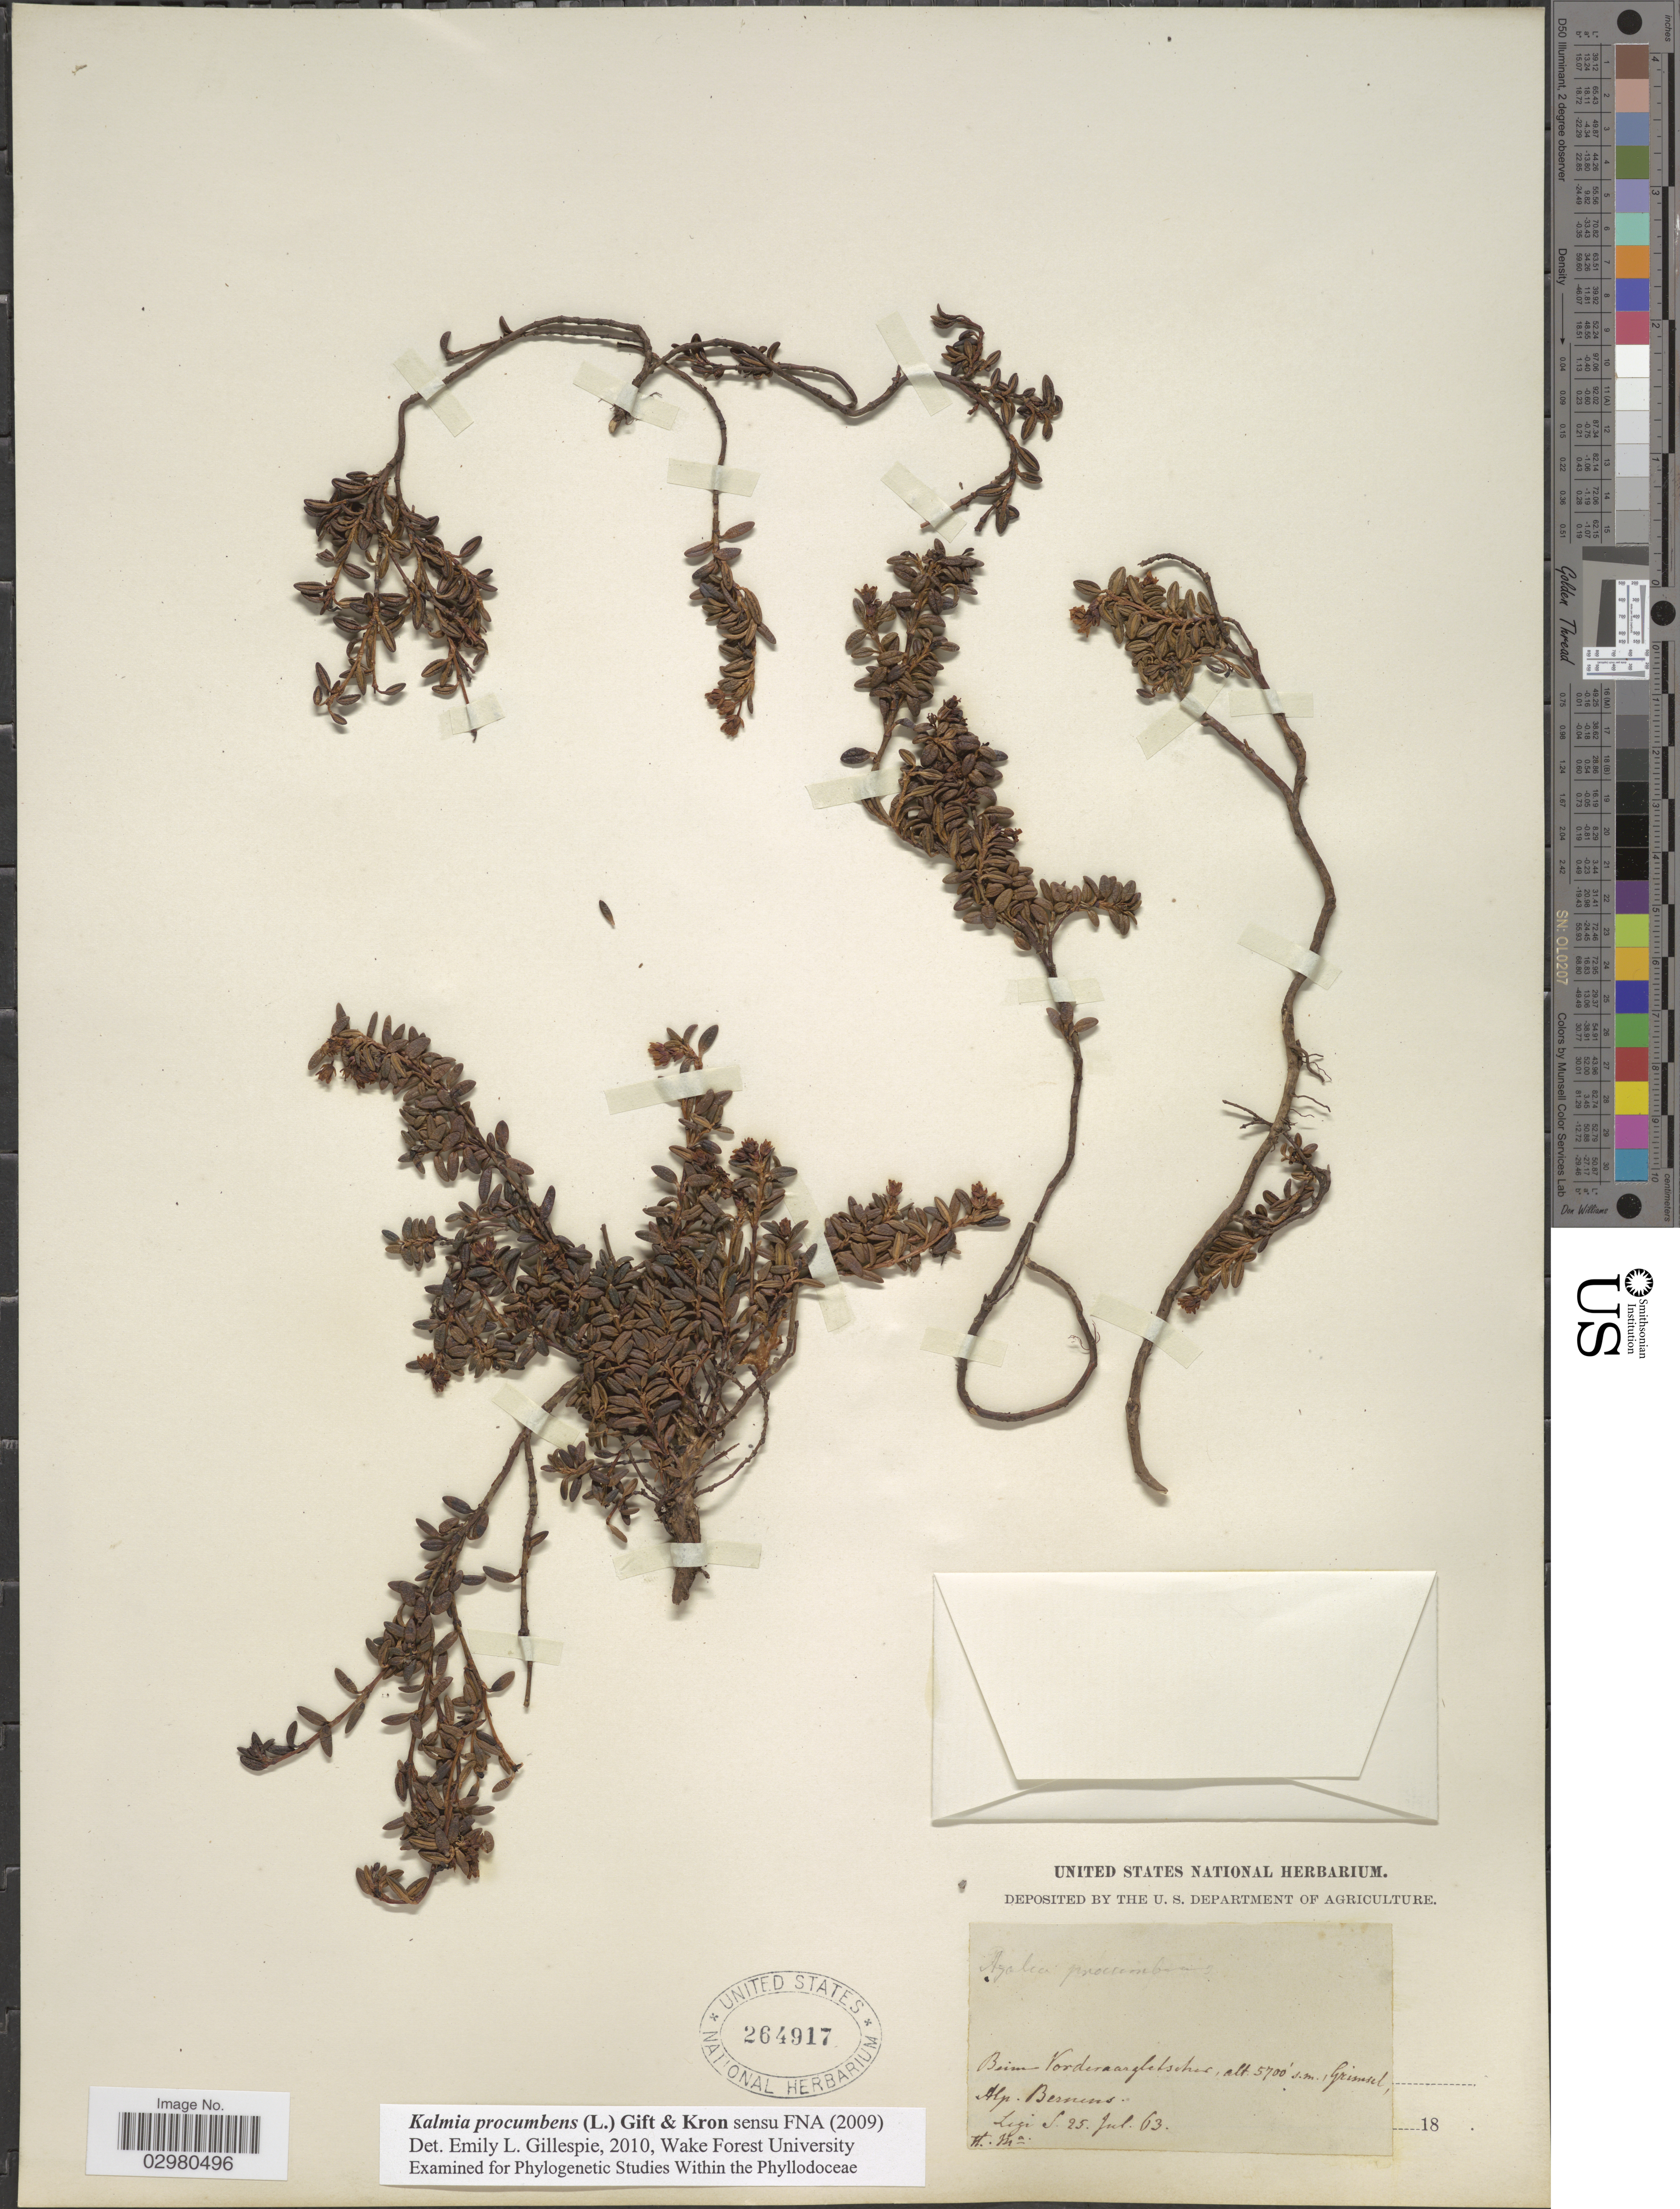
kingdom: Plantae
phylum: Tracheophyta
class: Magnoliopsida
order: Ericales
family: Ericaceae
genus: Loiseleuria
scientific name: Loiseleuria procumbens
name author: (L.) Desv.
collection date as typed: Transcribed d/m/y: 25/7/63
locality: Alp. Bernens. Grimsel [interpreted].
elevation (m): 1737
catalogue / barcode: US 264917